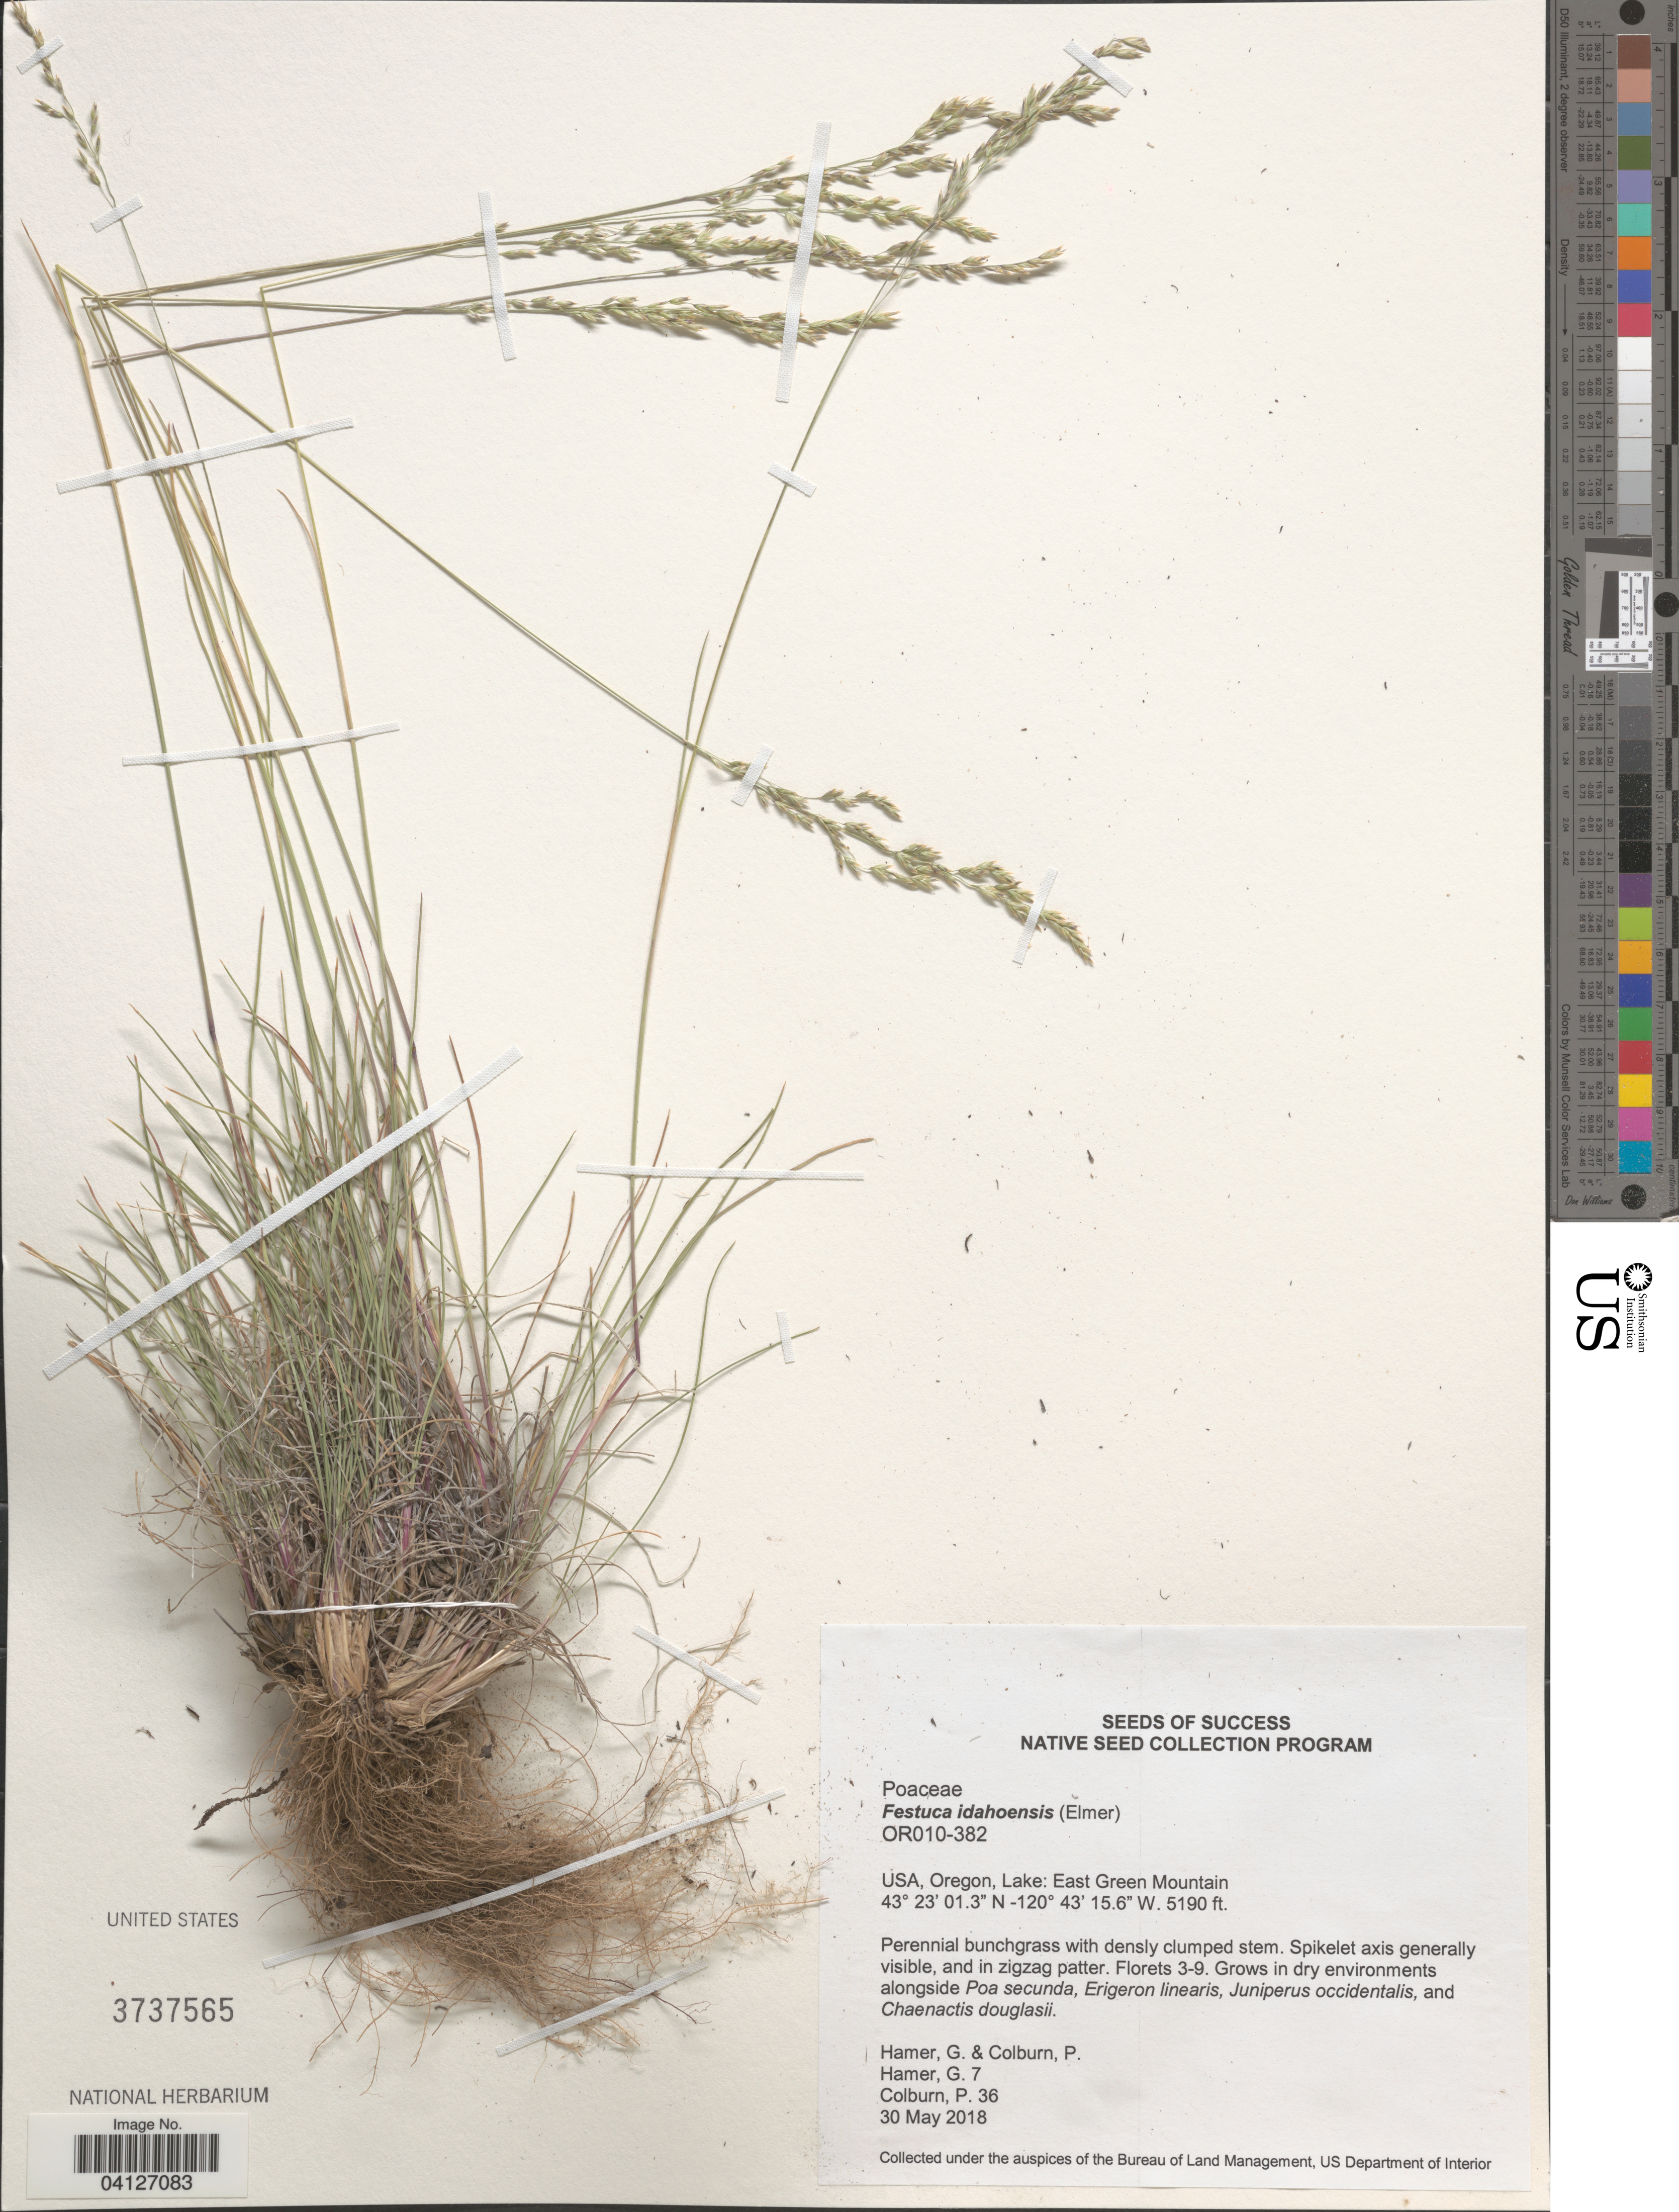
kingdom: Plantae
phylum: Tracheophyta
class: Liliopsida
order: Poales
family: Poaceae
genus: Festuca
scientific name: Festuca idahoensis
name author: Elmer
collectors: G. Hamer & P. Colburn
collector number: OR010-382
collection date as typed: Transcribed d/m/y: 30/5/2018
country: United States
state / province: Oregon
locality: Lake: East Green Mountain.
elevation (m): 1582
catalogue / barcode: US 3737565